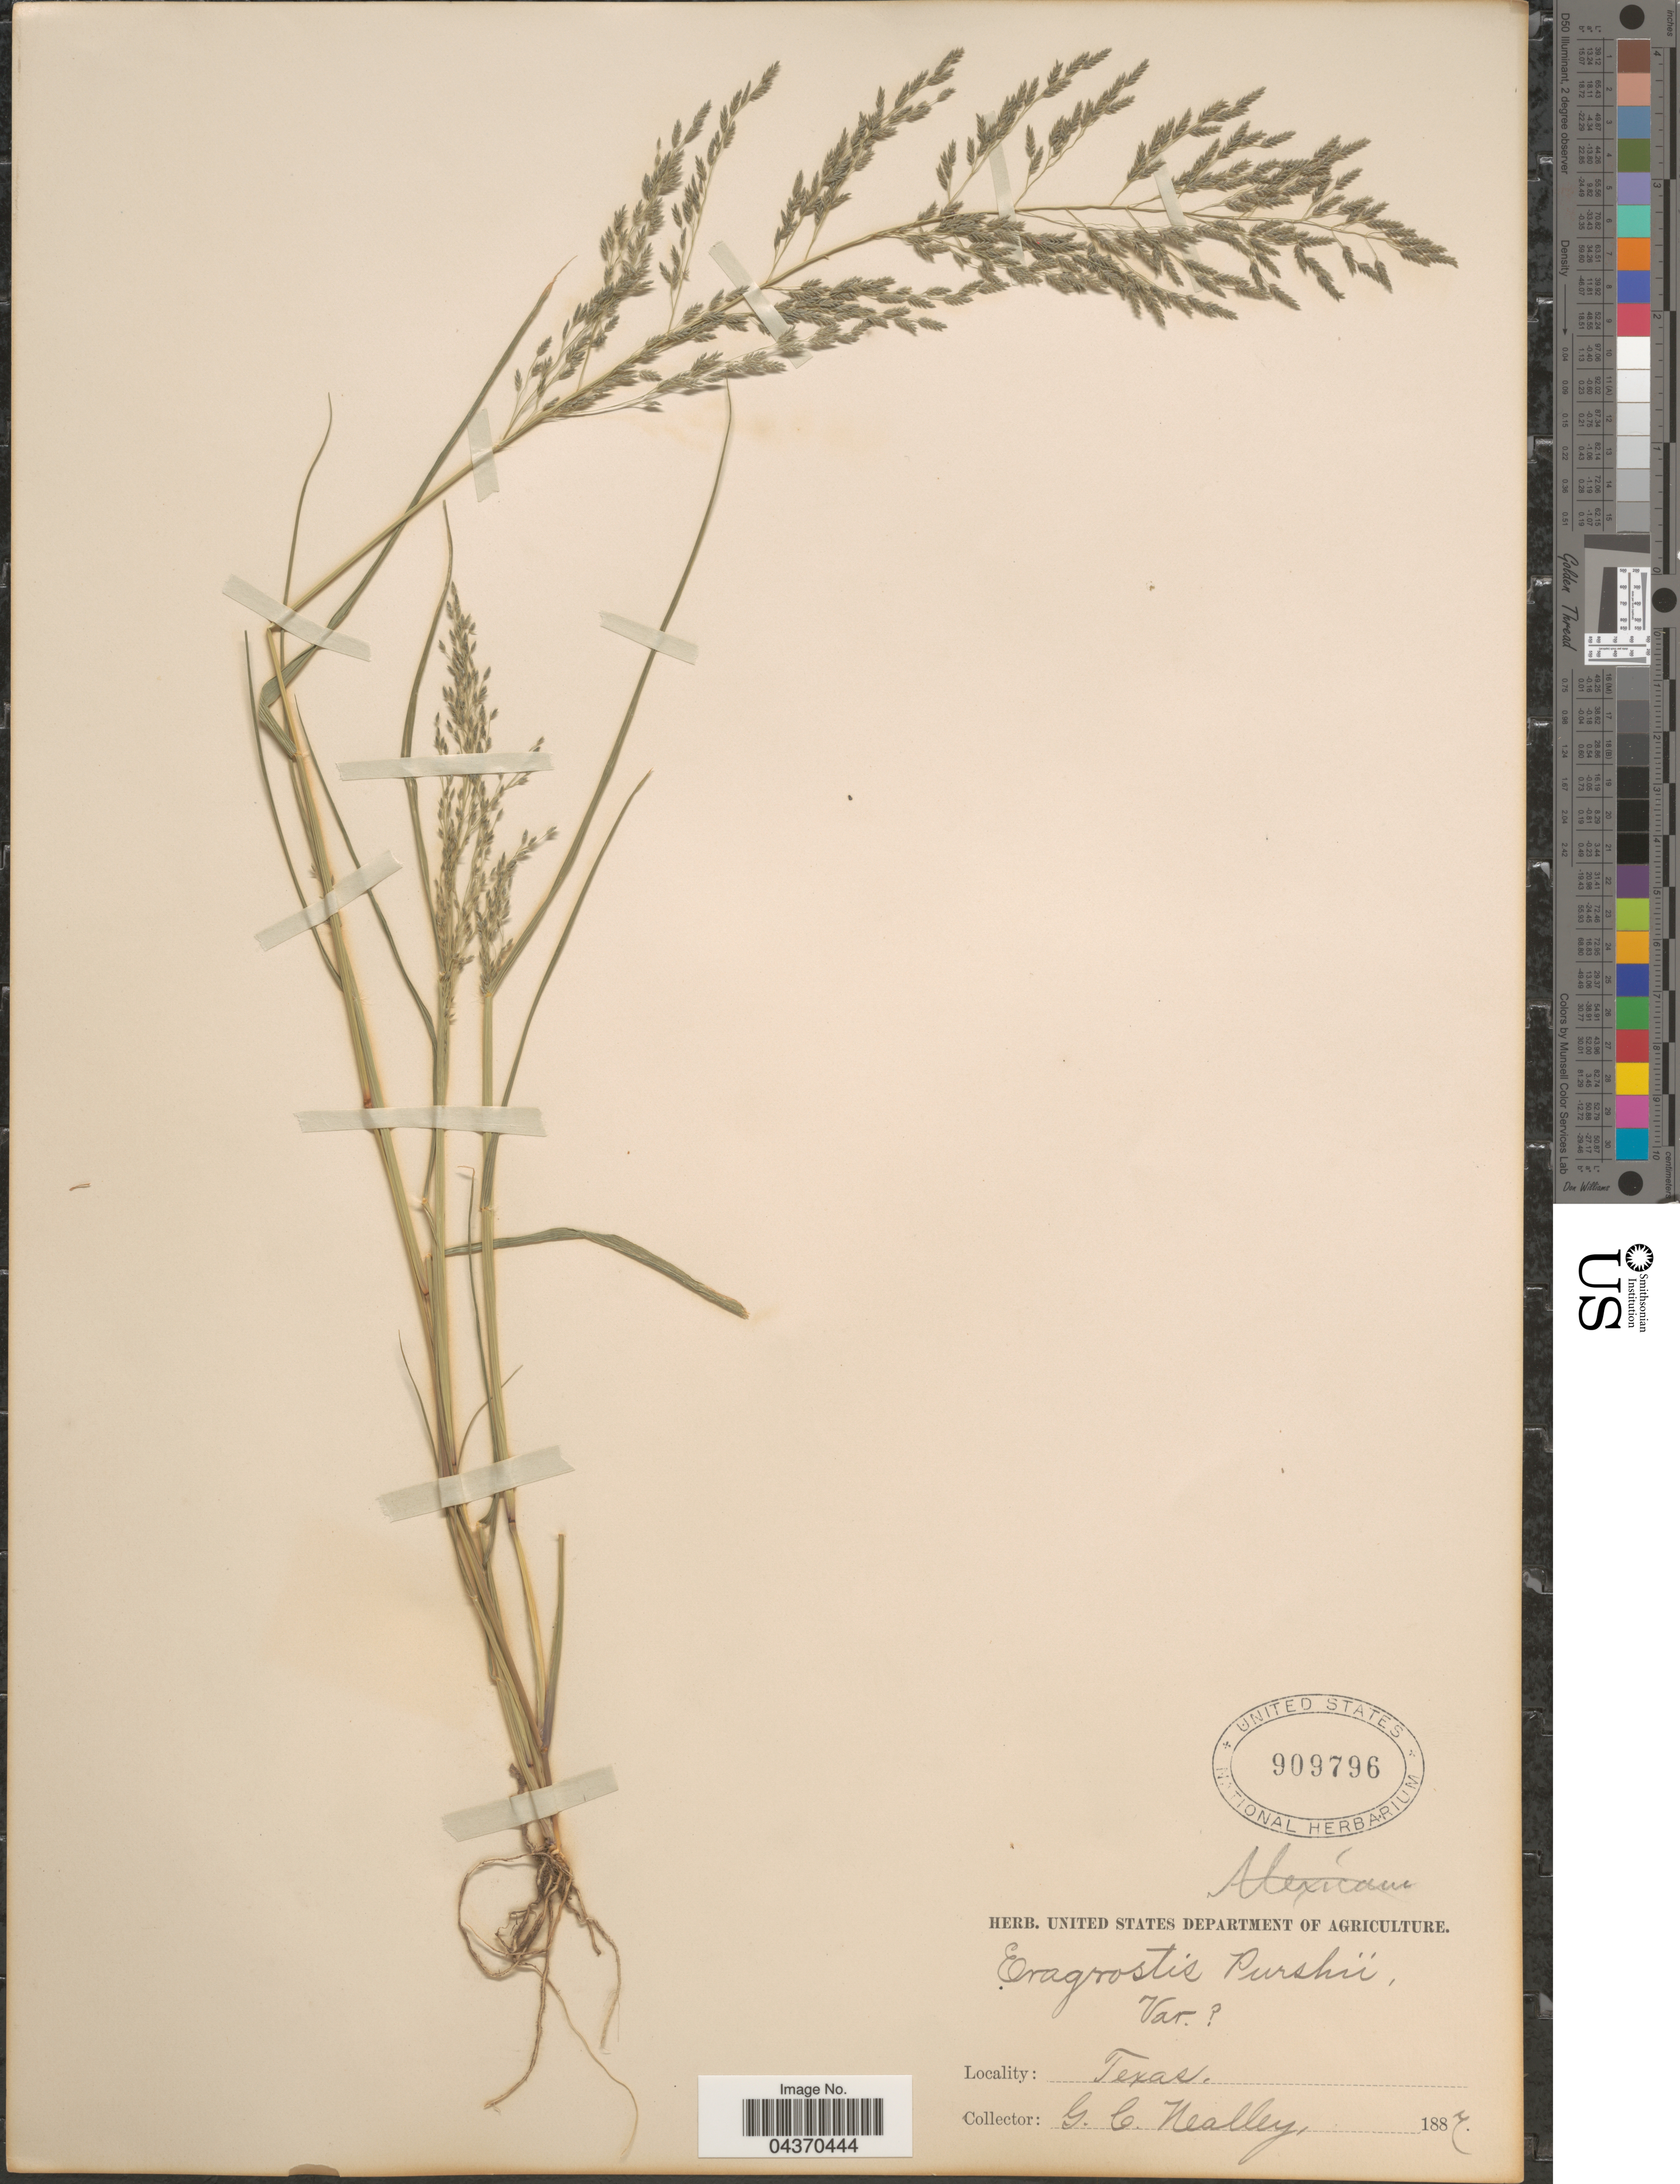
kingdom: Plantae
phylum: Tracheophyta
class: Liliopsida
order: Poales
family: Poaceae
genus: Eragrostis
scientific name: Eragrostis pectinacea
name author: (Michx.) Nees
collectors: G. C. Nealley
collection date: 1887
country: United States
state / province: Texas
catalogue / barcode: US 909796